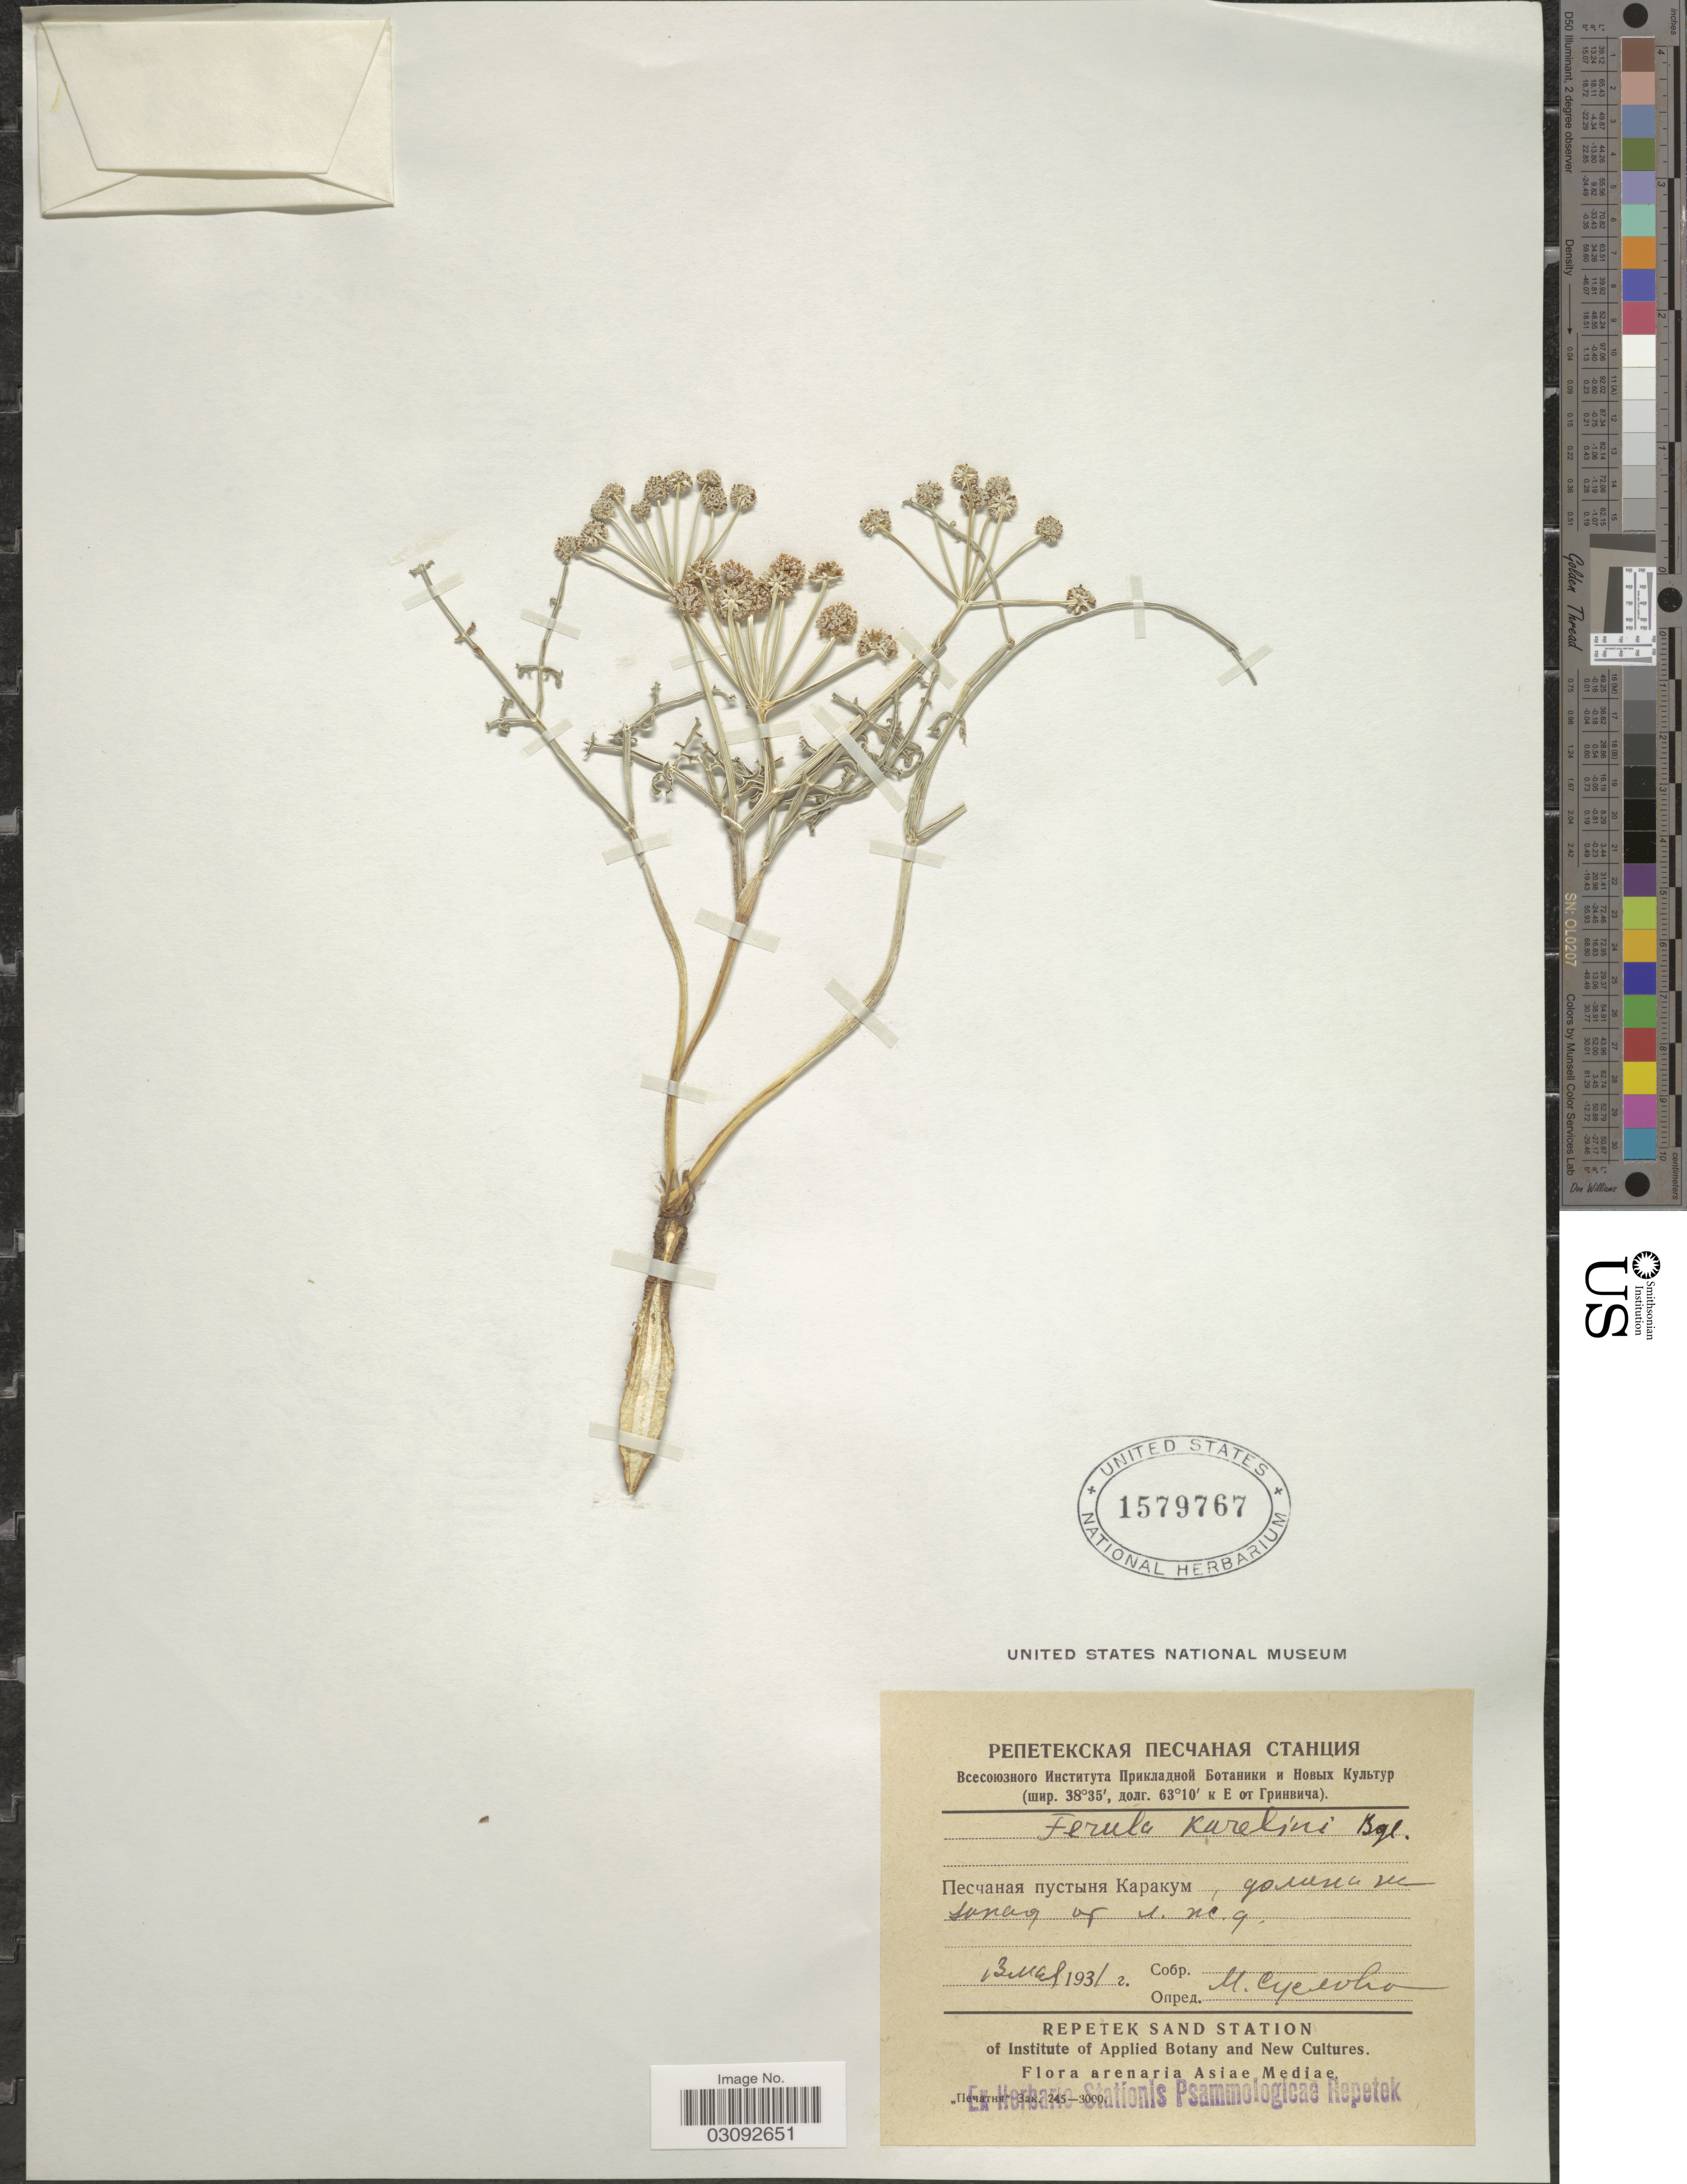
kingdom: Plantae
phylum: Tracheophyta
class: Magnoliopsida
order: Apiales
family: Apiaceae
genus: Ferula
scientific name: Ferula karelinii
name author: Bunge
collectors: E. Blagoveshensky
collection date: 1931-05-13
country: Turkmenistan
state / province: Lebap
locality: Karakum Desert, Repetek Biological Station.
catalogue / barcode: US 1579767